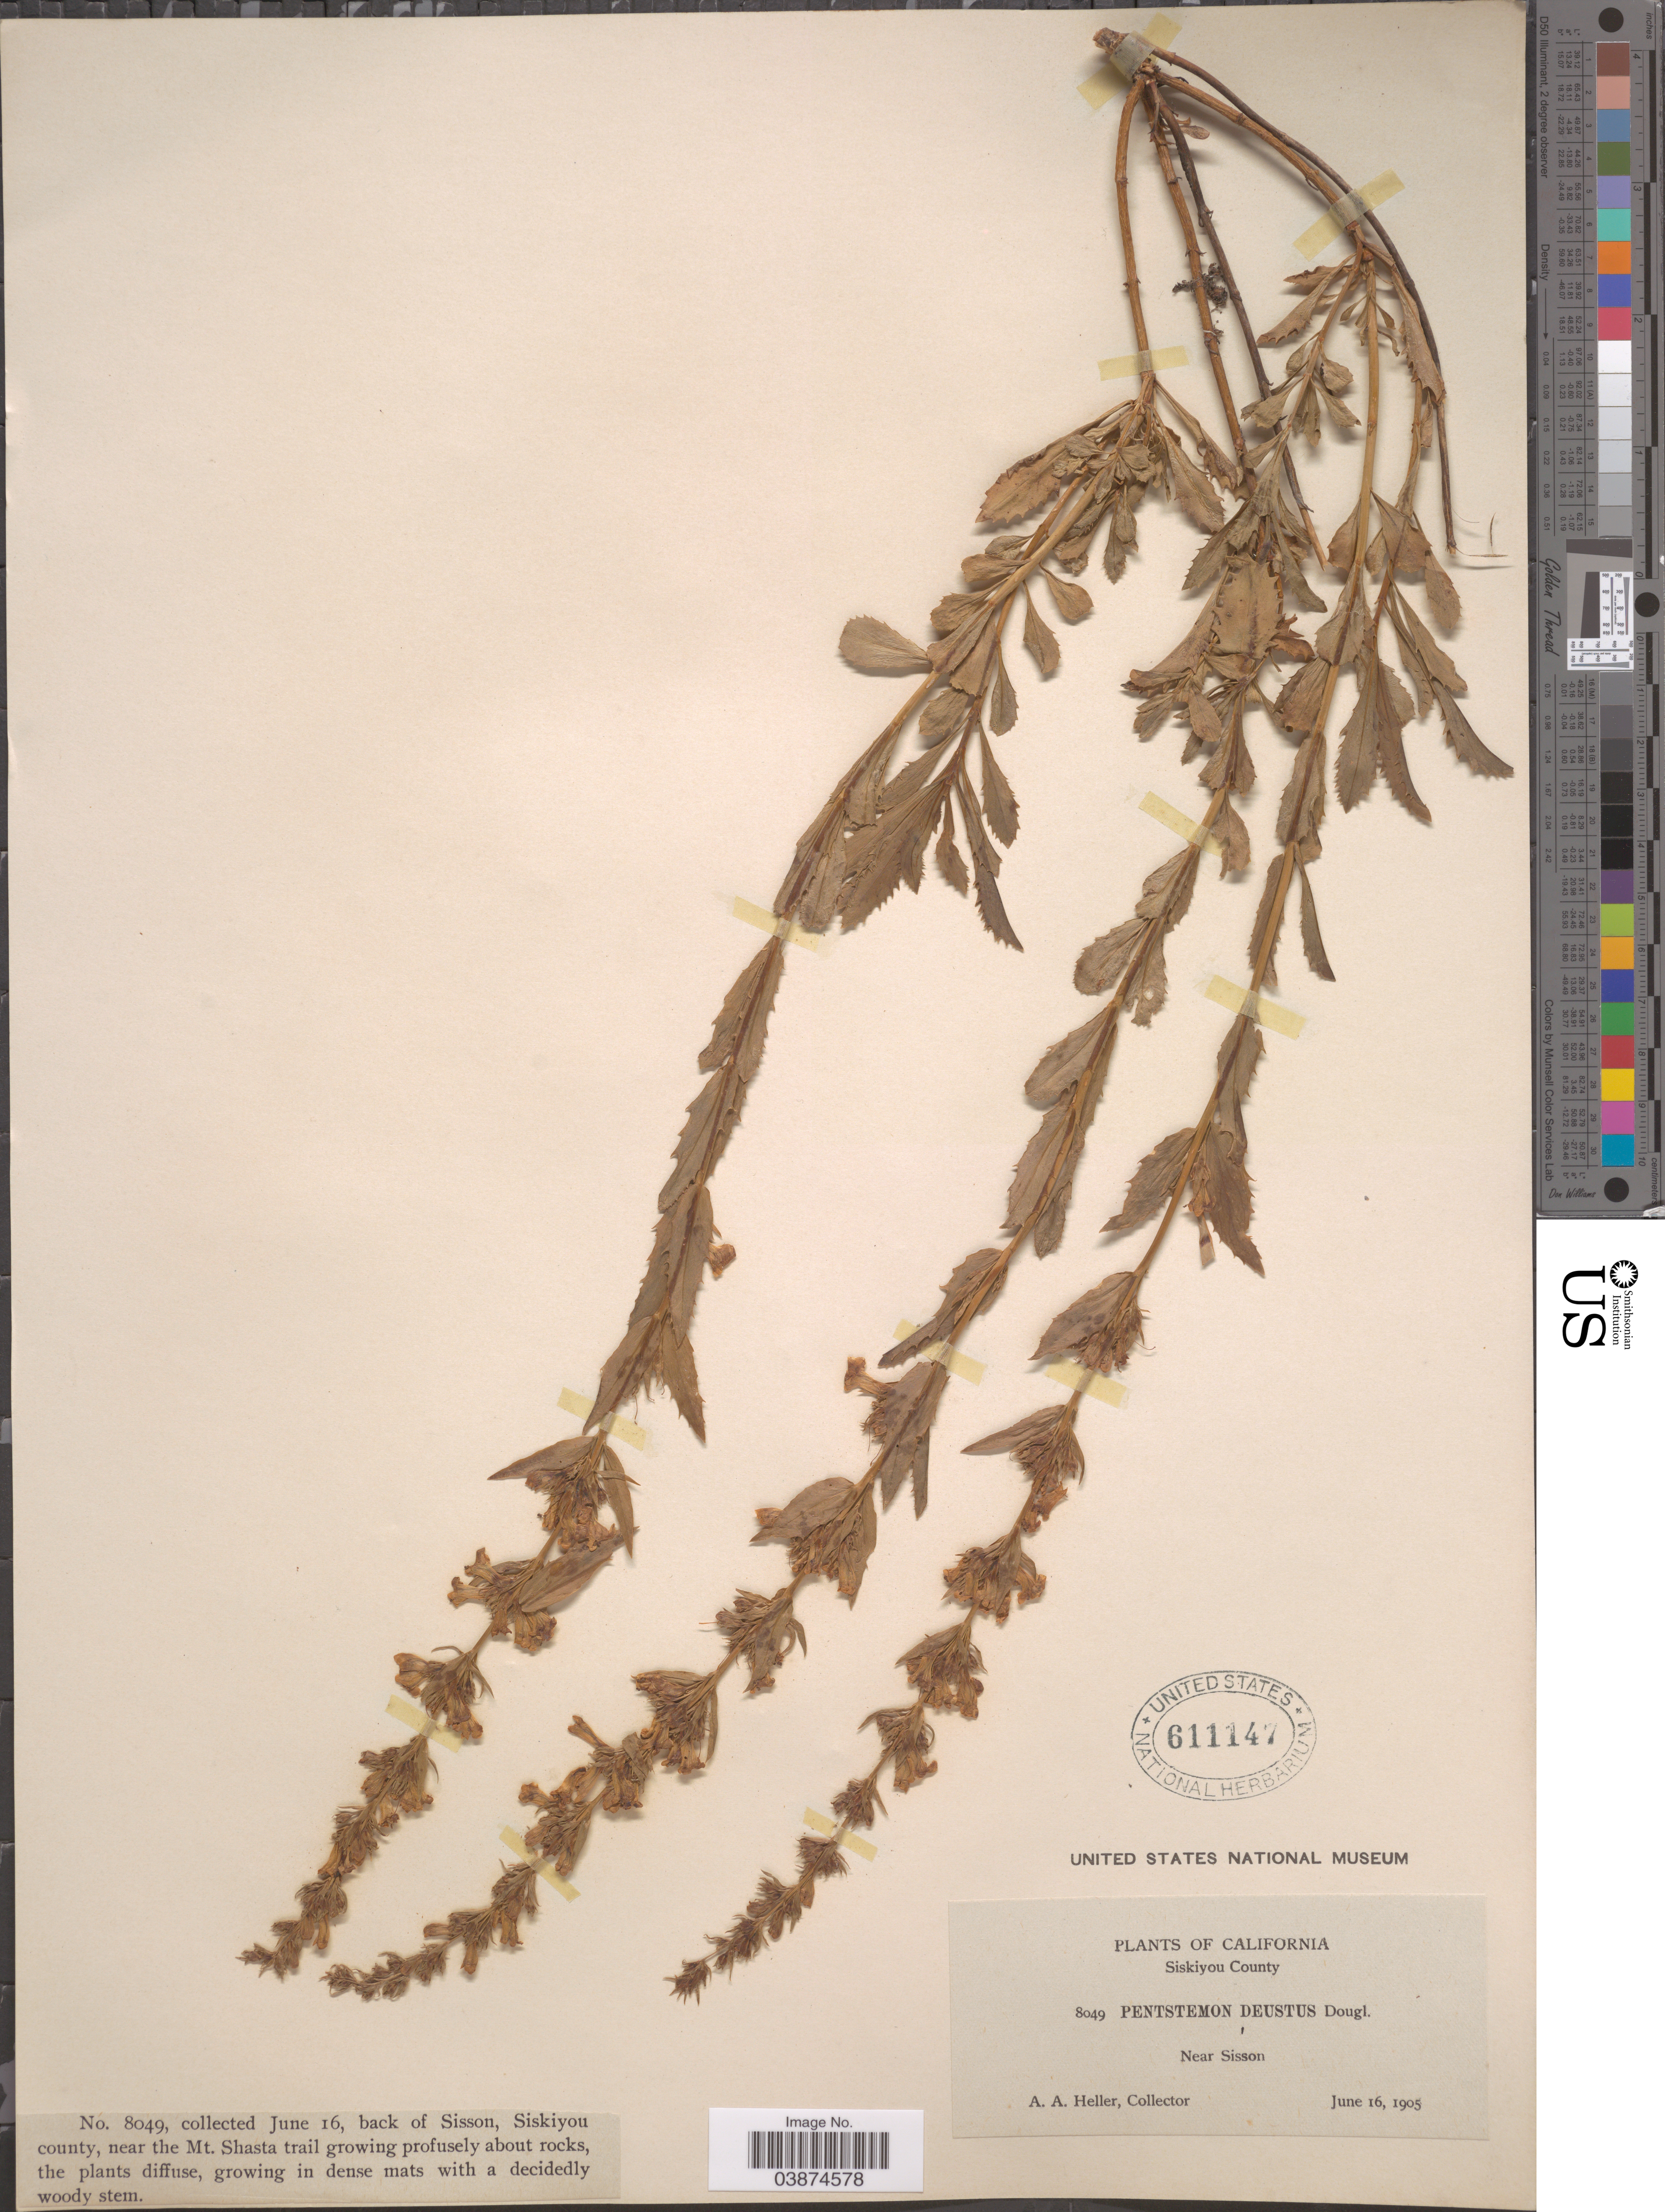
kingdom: Plantae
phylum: Tracheophyta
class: Magnoliopsida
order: Lamiales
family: Plantaginaceae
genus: Penstemon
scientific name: Penstemon deustus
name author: Douglas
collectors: A. A. Heller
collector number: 8049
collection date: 1905-06-16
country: United States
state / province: California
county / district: Siskiyou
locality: Siskiyou County. Near Sisson.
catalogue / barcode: US 611147